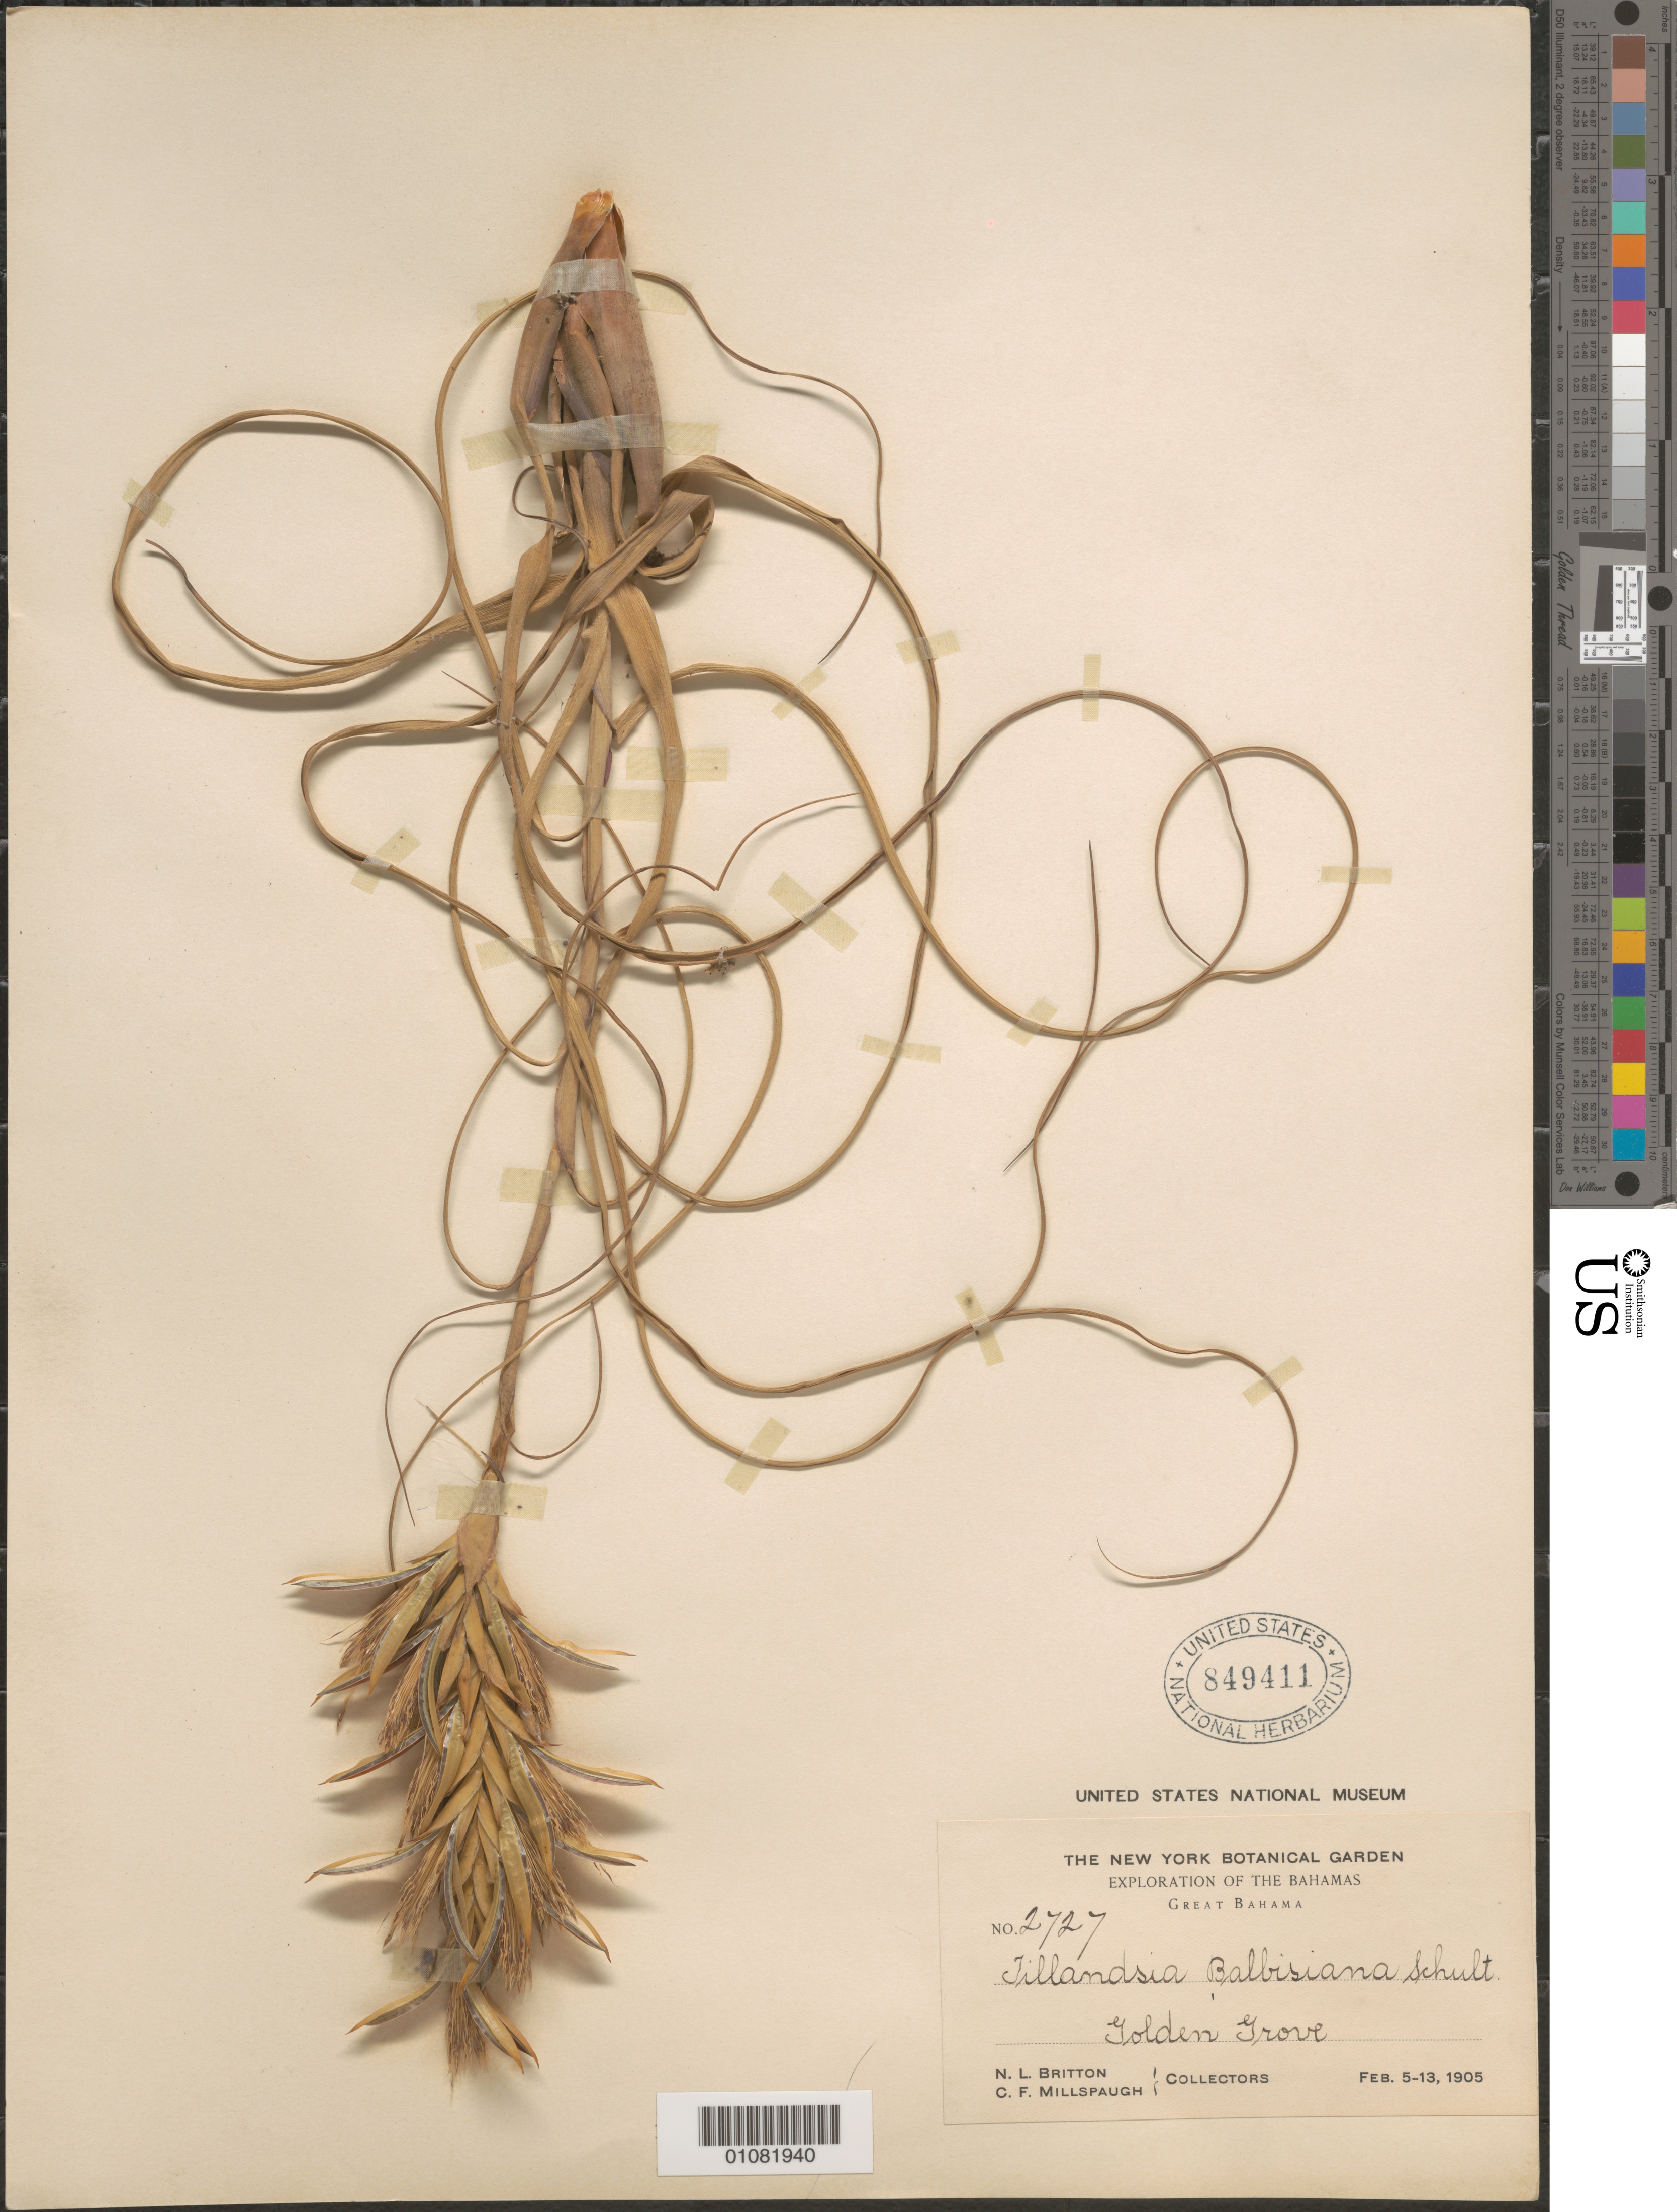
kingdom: Plantae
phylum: Tracheophyta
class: Liliopsida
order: Poales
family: Bromeliaceae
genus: Tillandsia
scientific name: Tillandsia balbisiana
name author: Schult. f.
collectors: N. Britton & C. F. Millspaugh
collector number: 2727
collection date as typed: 05 Feb 1905 to 13 Feb 1905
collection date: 1905-02-05/1905-02-13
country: Bahamas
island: Great Bahama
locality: Golden Grove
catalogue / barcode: US 849411